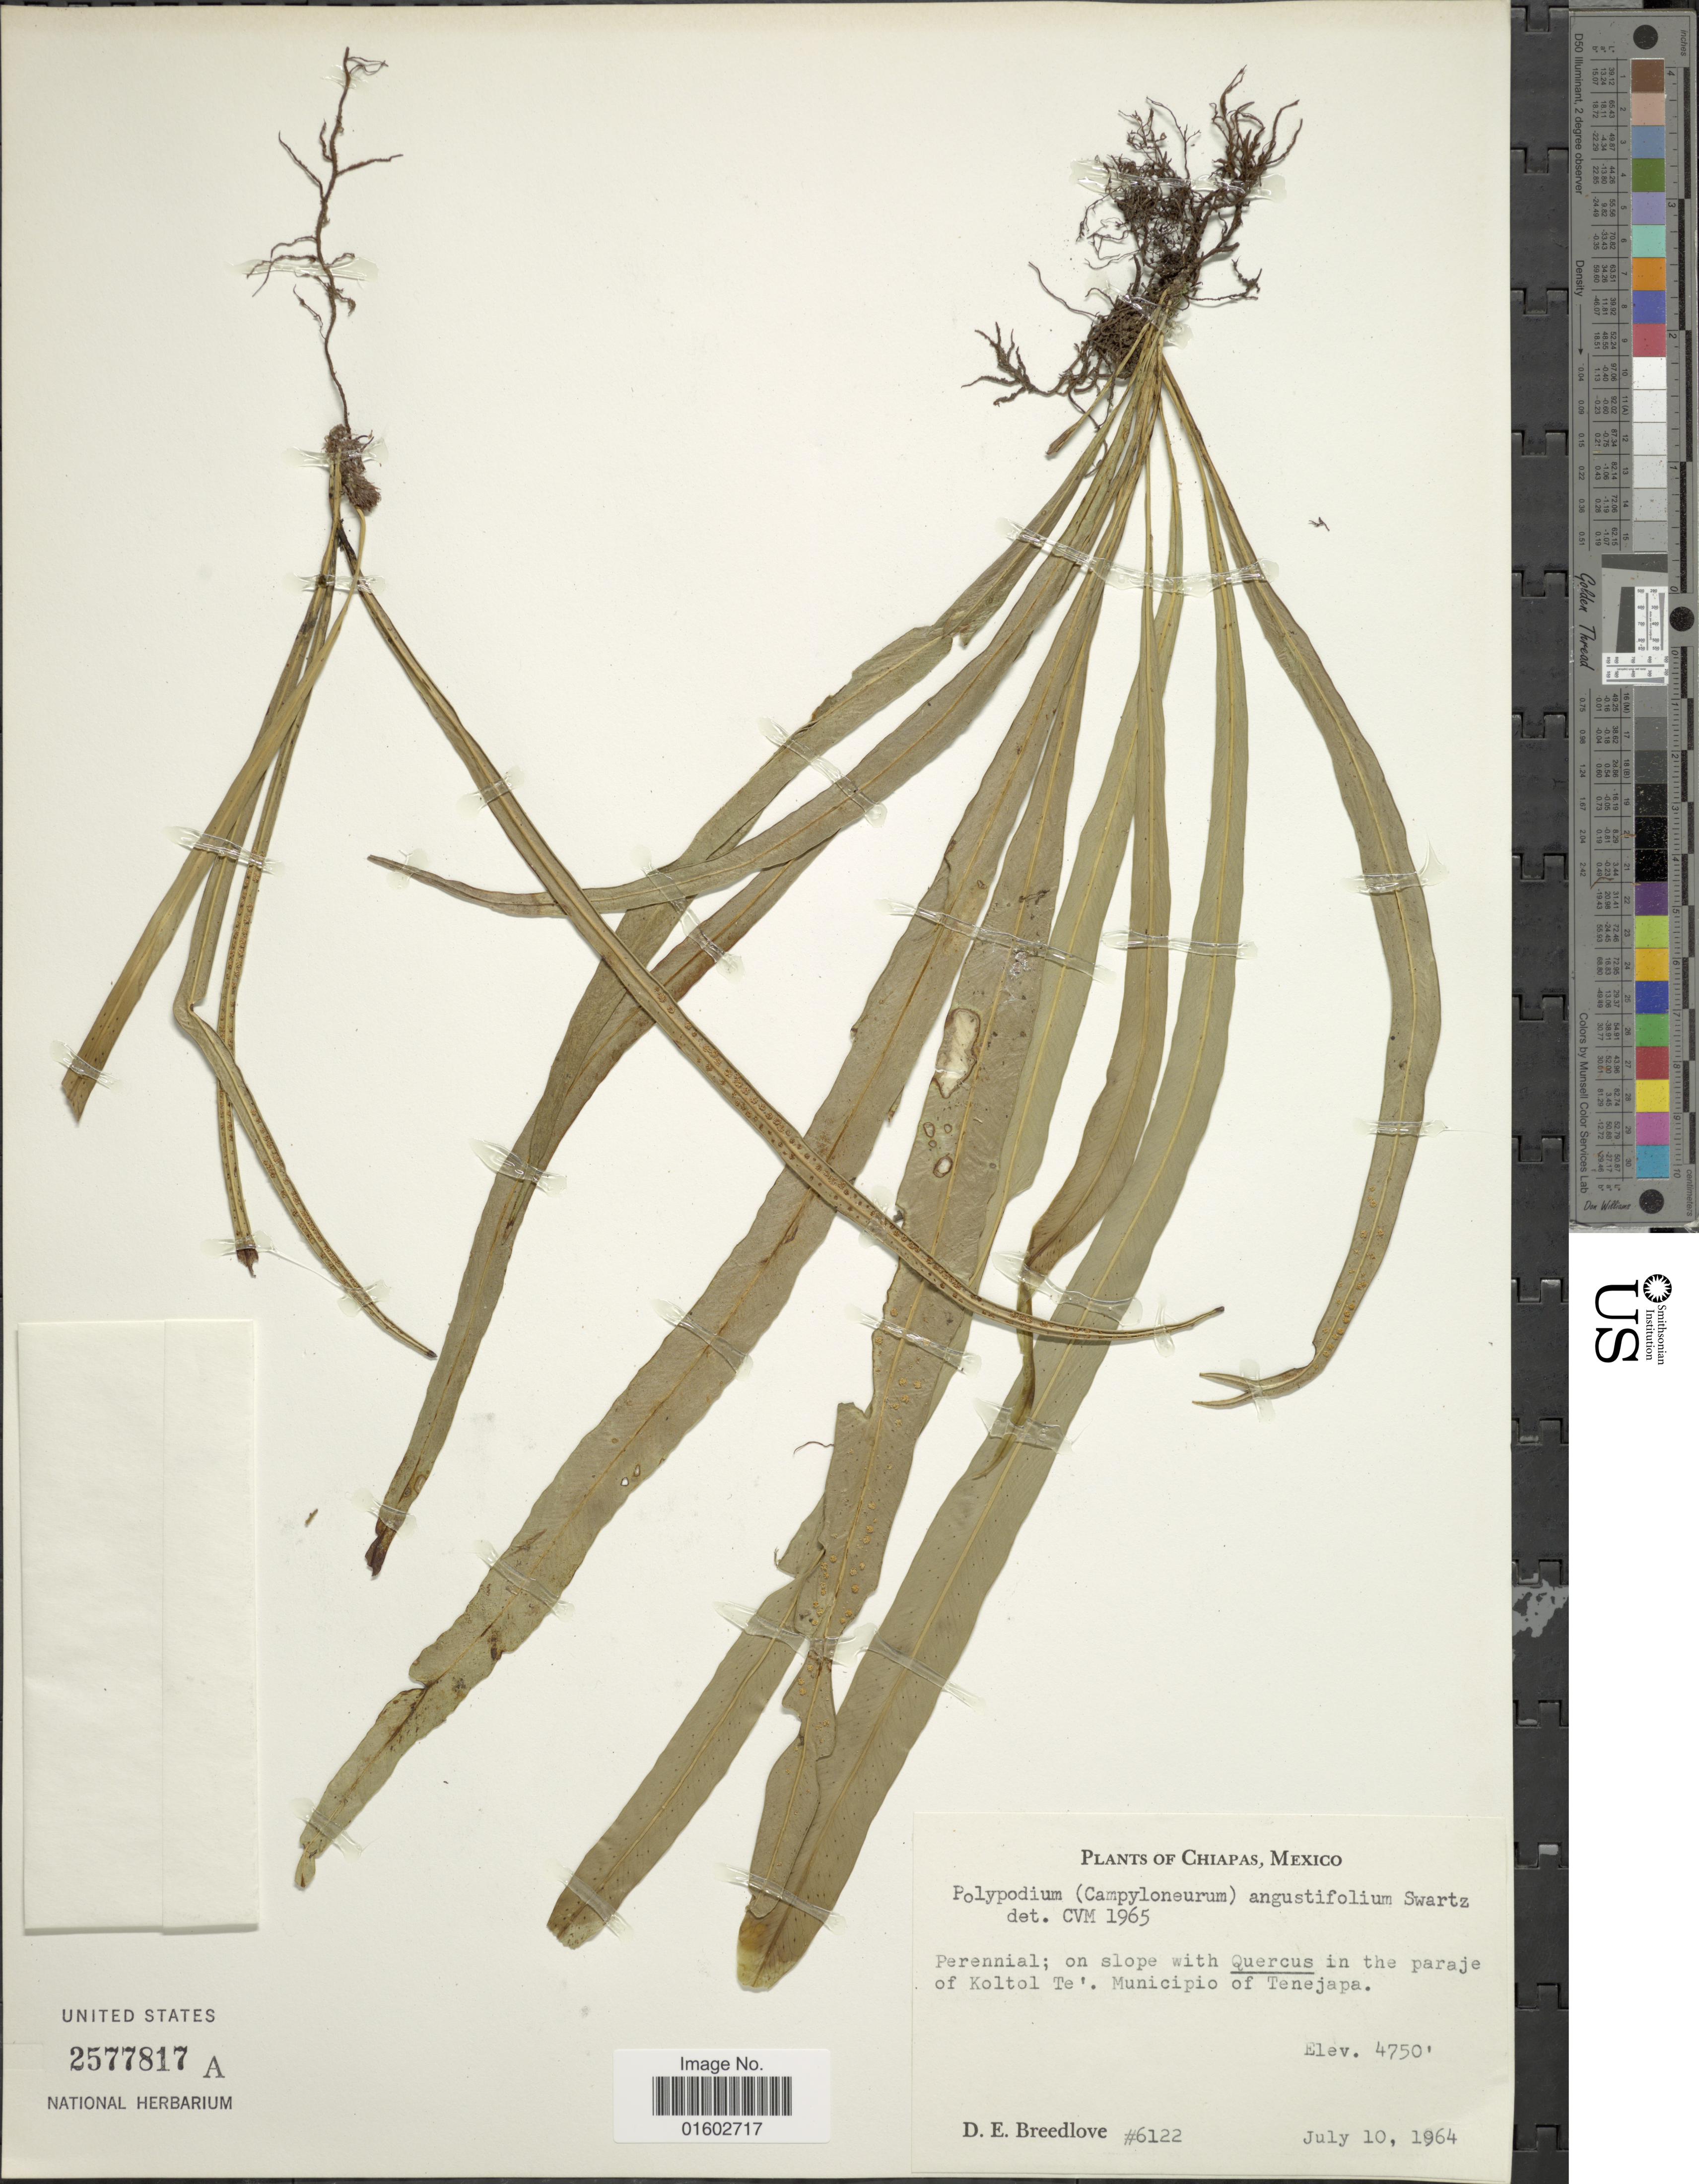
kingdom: Plantae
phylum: Tracheophyta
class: Polypodiopsida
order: Polypodiales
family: Polypodiaceae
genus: Campyloneurum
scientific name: Campyloneurum angustifolium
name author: (Sw.) Fée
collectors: D. E. Breedlove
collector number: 6122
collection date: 1964-07-10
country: Mexico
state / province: Chiapas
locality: Perennial: in the paraje of Koltol Te'. Municipio of Tenejapa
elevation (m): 1448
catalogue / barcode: US 2577817A